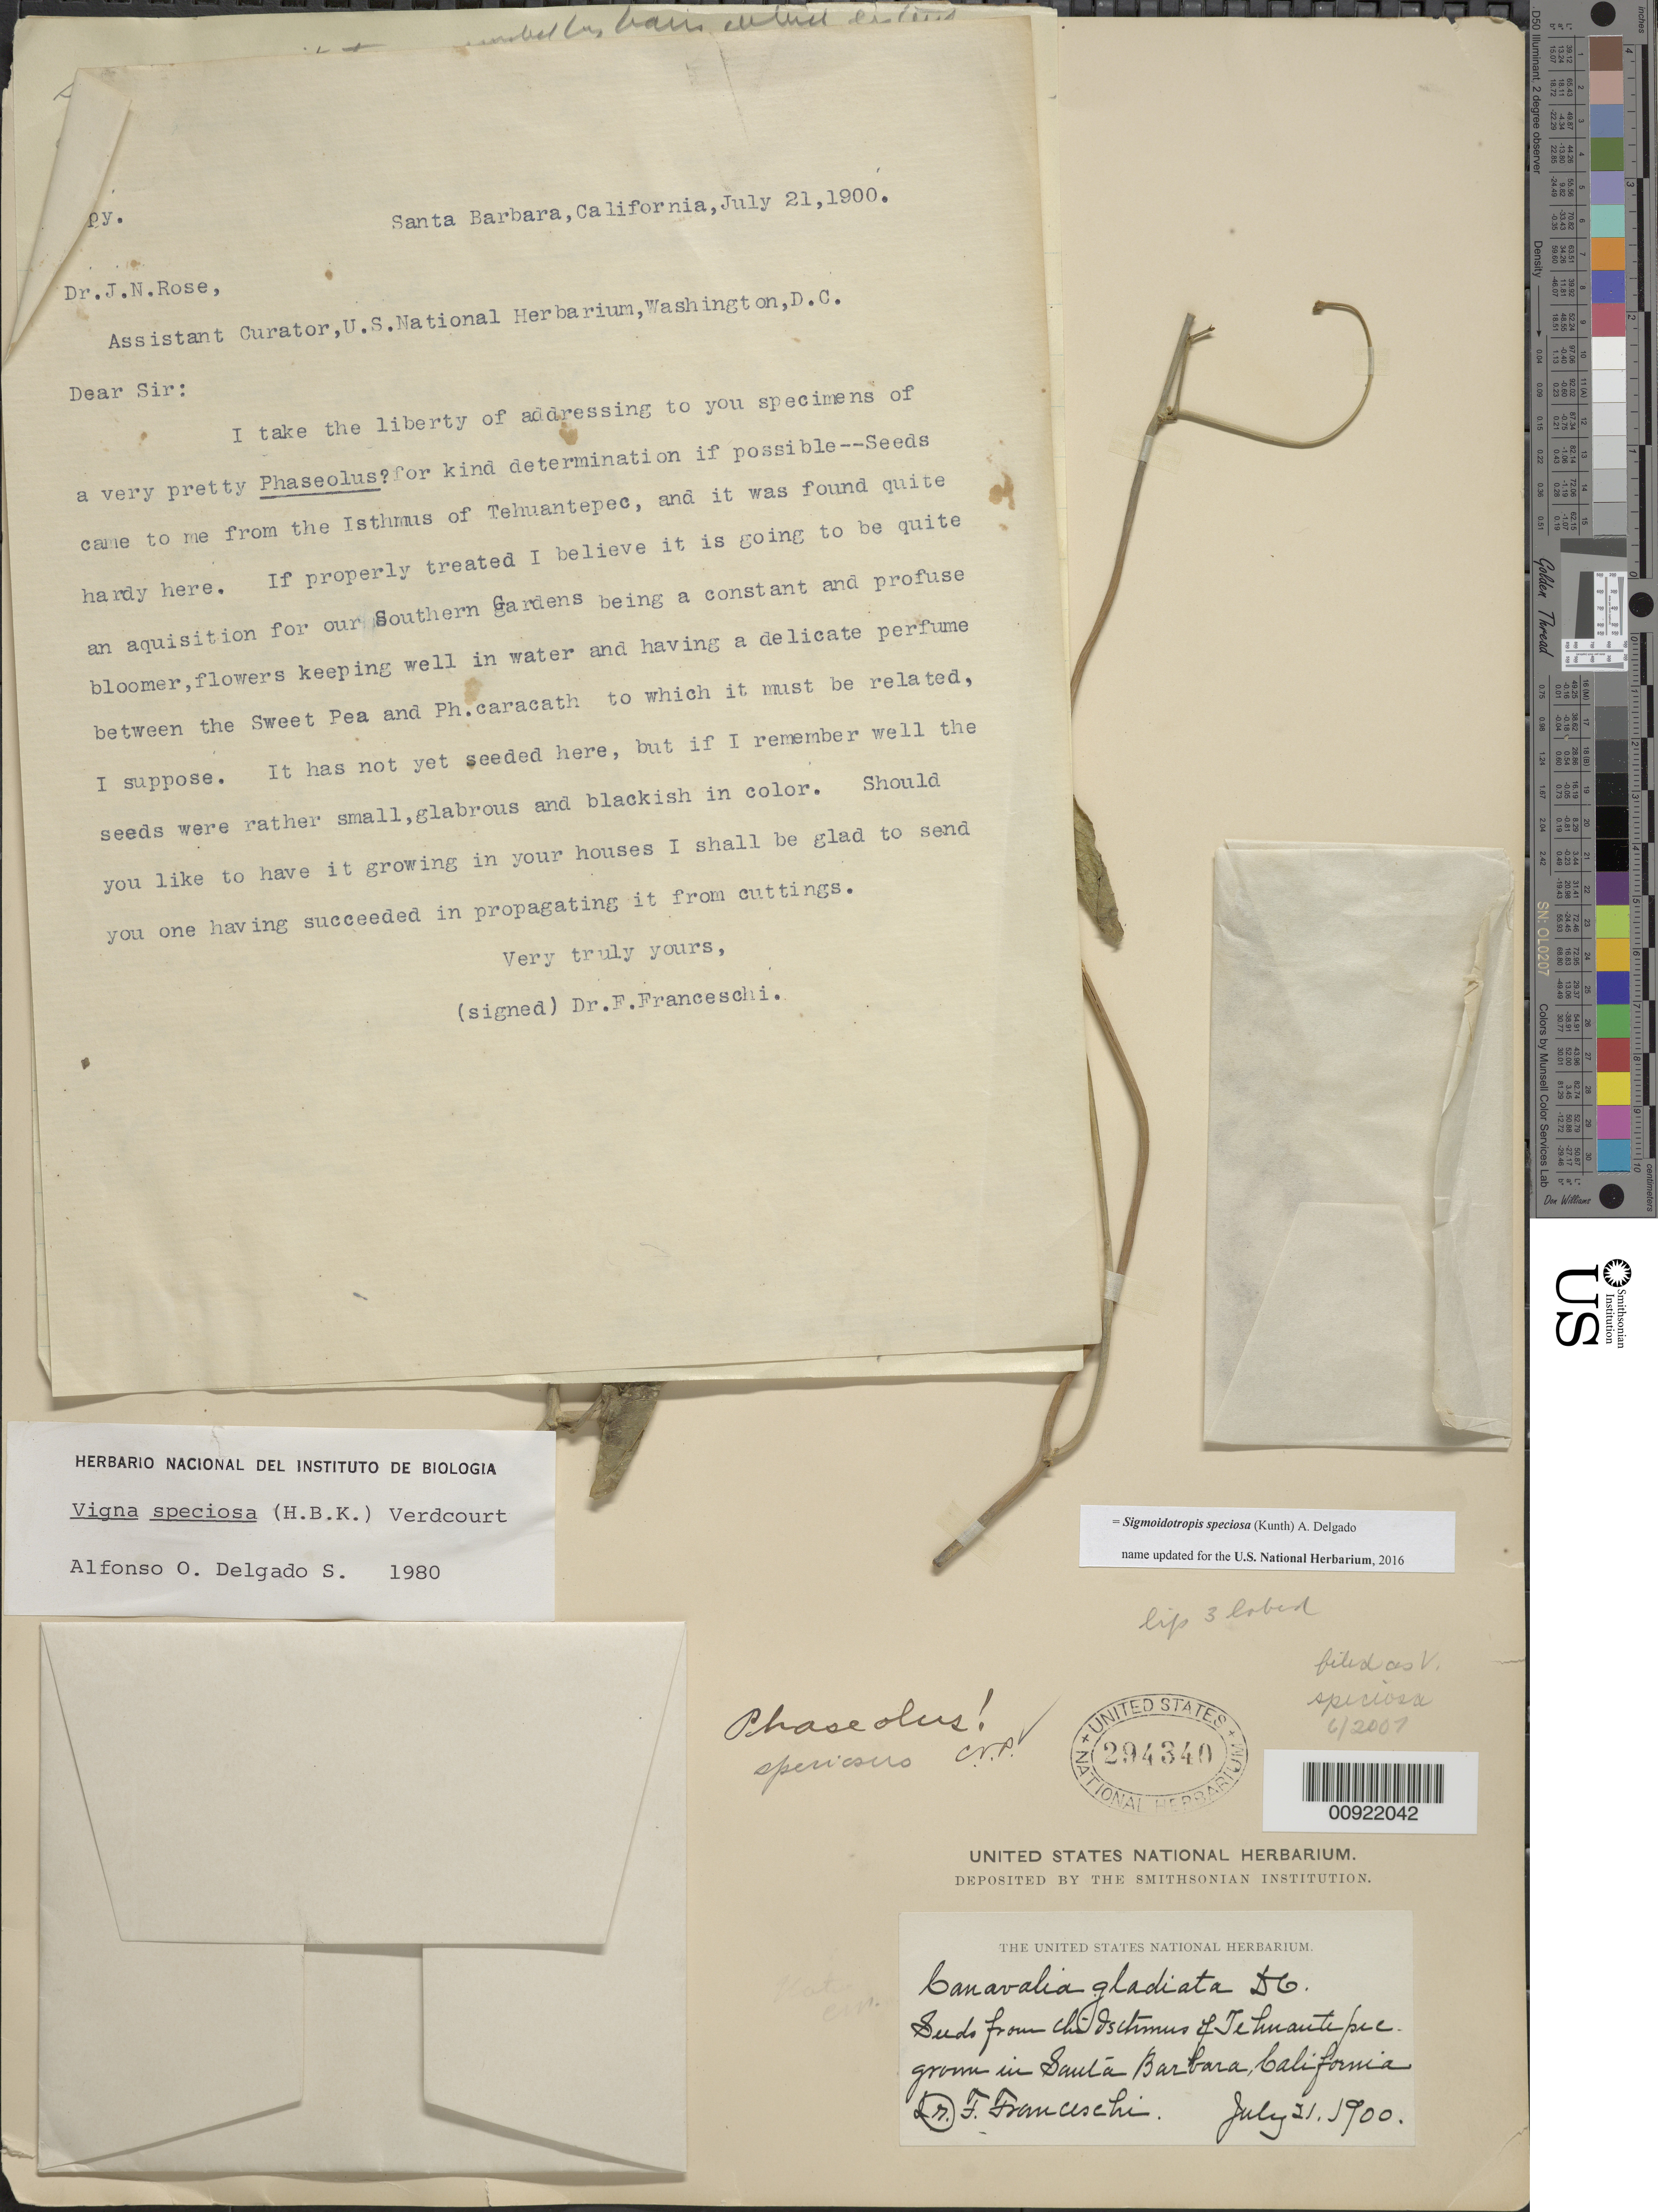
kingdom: Plantae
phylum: Tracheophyta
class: Magnoliopsida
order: Fabales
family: Fabaceae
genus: Sigmoidotropis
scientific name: Sigmoidotropis speciosa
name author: (Kunth) A. Delgado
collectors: F. Franceschi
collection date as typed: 21 Jul 1900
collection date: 1900-07-21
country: Mexico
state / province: Oaxaca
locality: Isthmus of Tehuantepec.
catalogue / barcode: US 294340